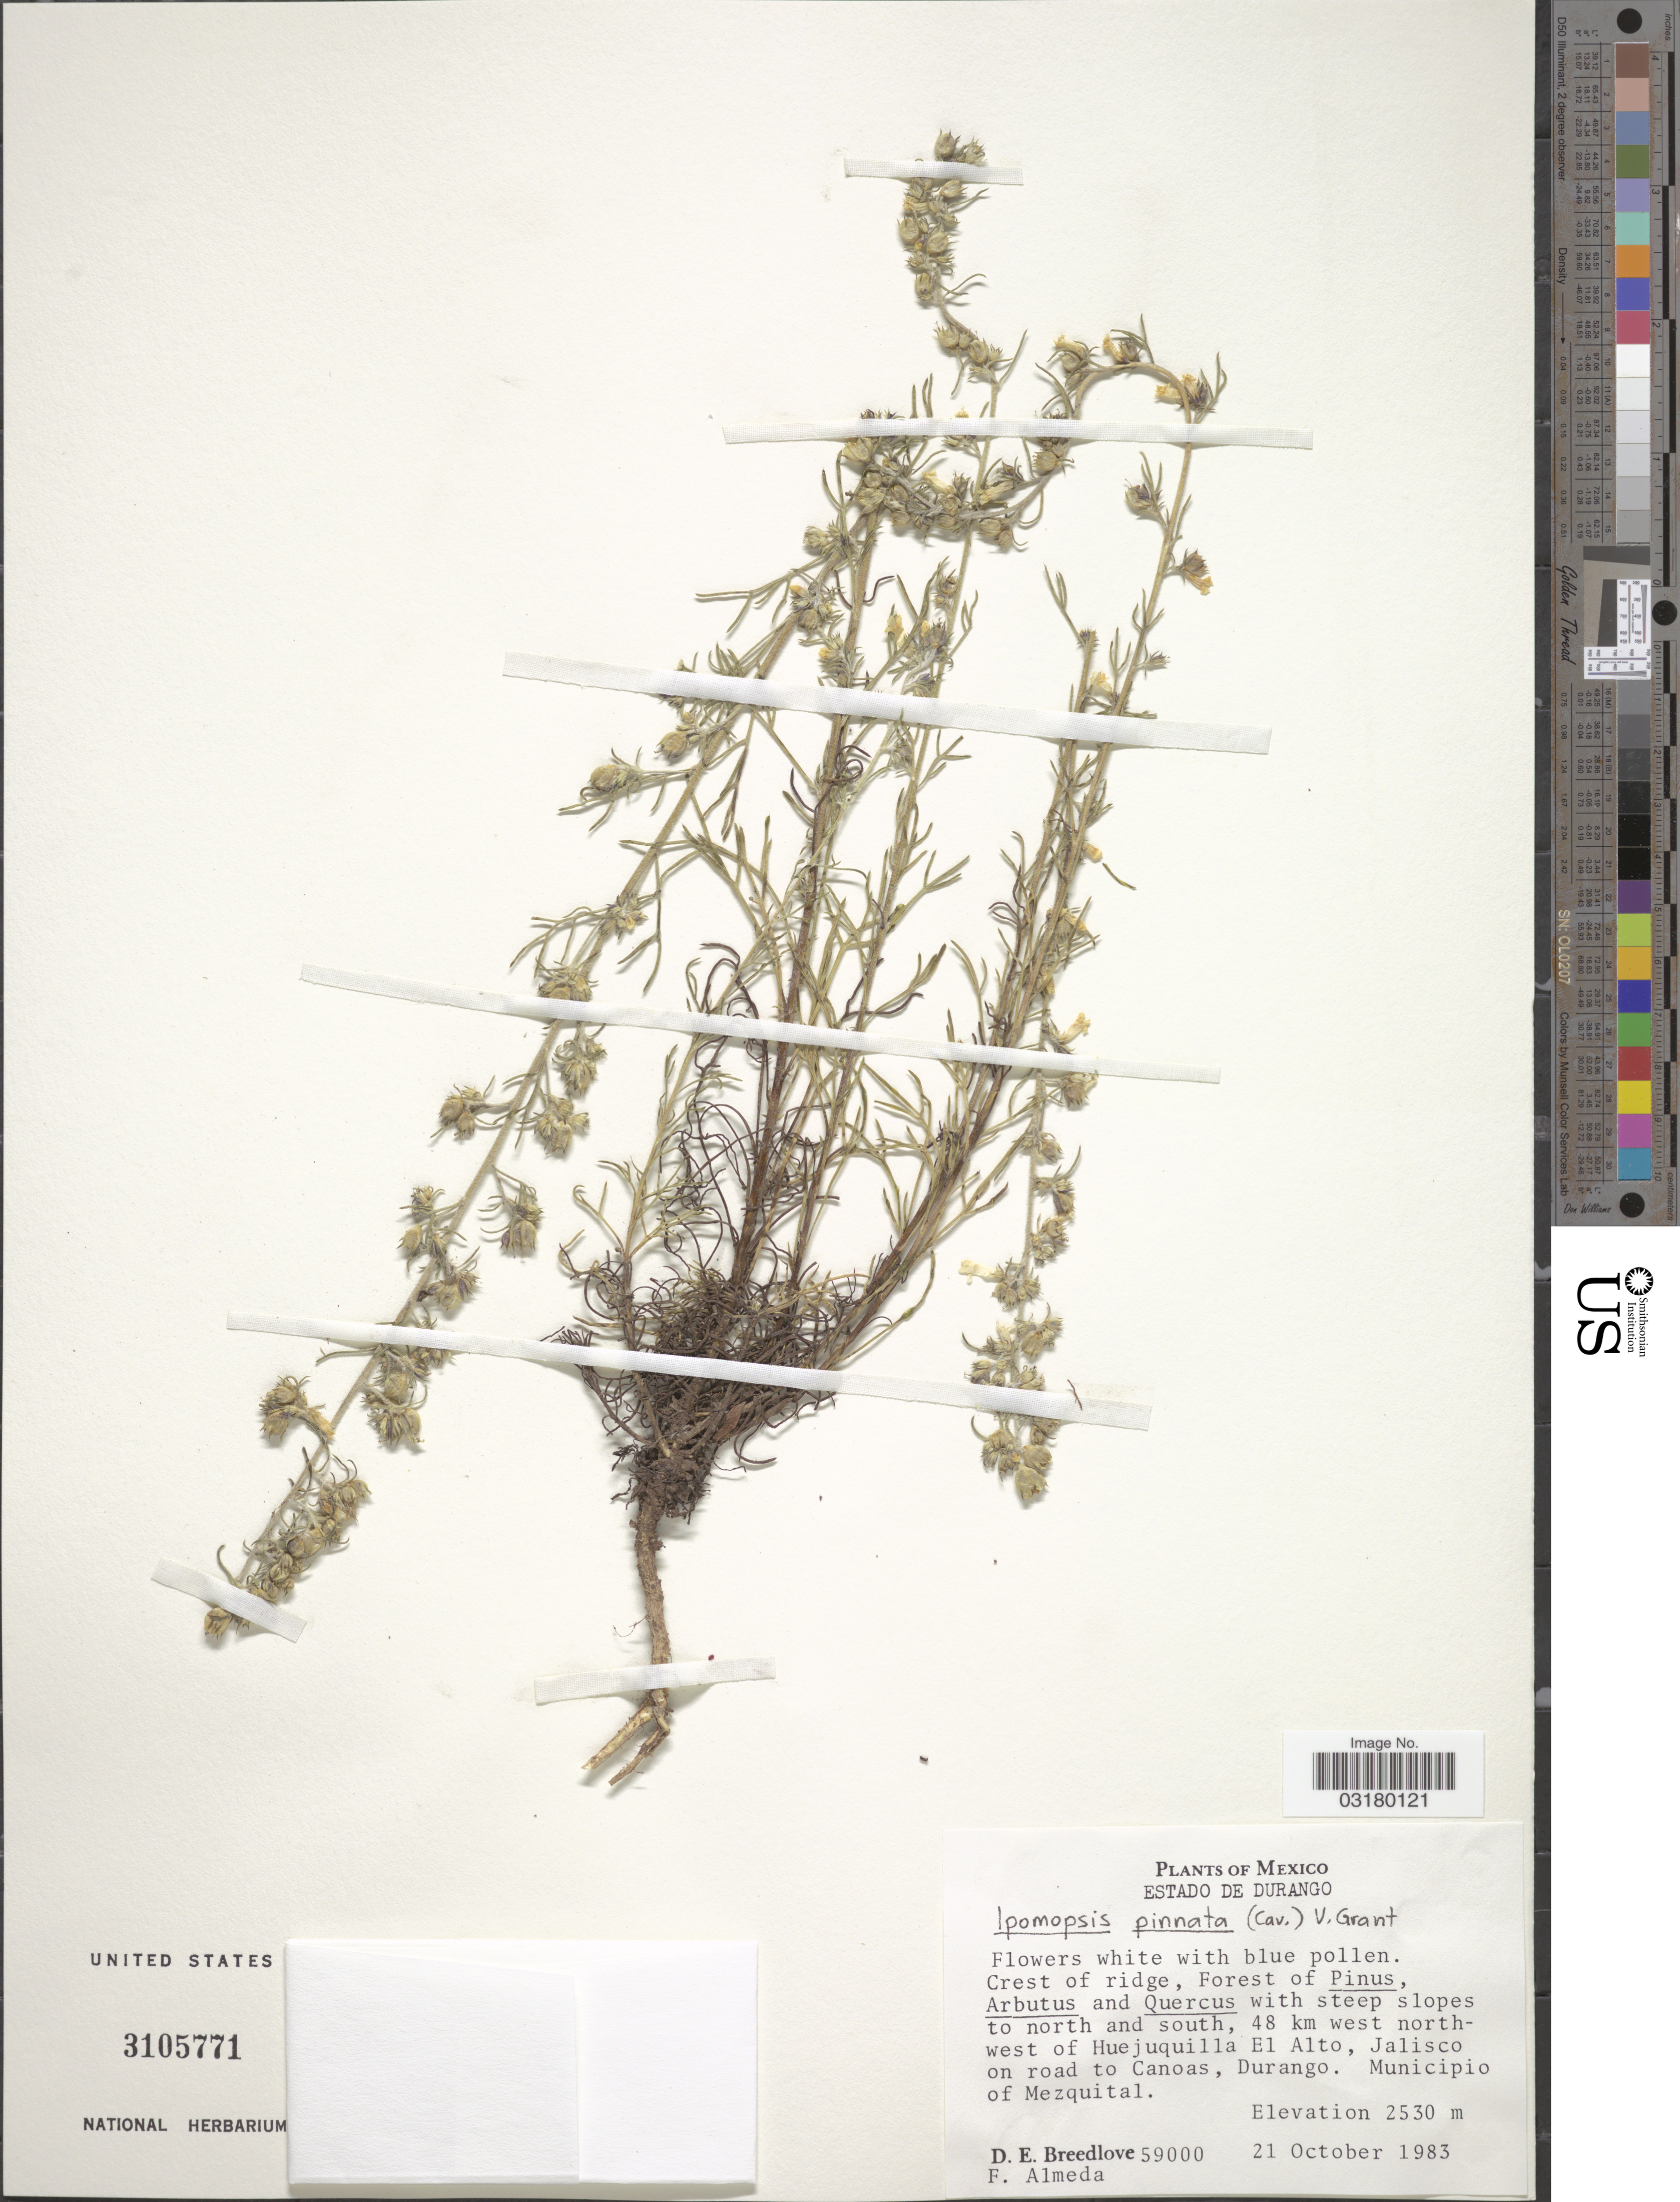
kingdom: Plantae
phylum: Tracheophyta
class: Magnoliopsida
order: Ericales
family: Polemoniaceae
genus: Ipomopsis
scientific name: Ipomopsis pinnata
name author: (Cav.) V.E. Grant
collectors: D. E. Breedlove & F. Almeda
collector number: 59000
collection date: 1983-10-21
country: Mexico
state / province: Durango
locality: Estado de Durango. Crest of ridge, to north and south, 48 km west north-west of Huejuquilla El Alto, Jalisco on road to Canoas, Durango. Municipio of Mezquital.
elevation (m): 2530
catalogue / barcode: US 3105771